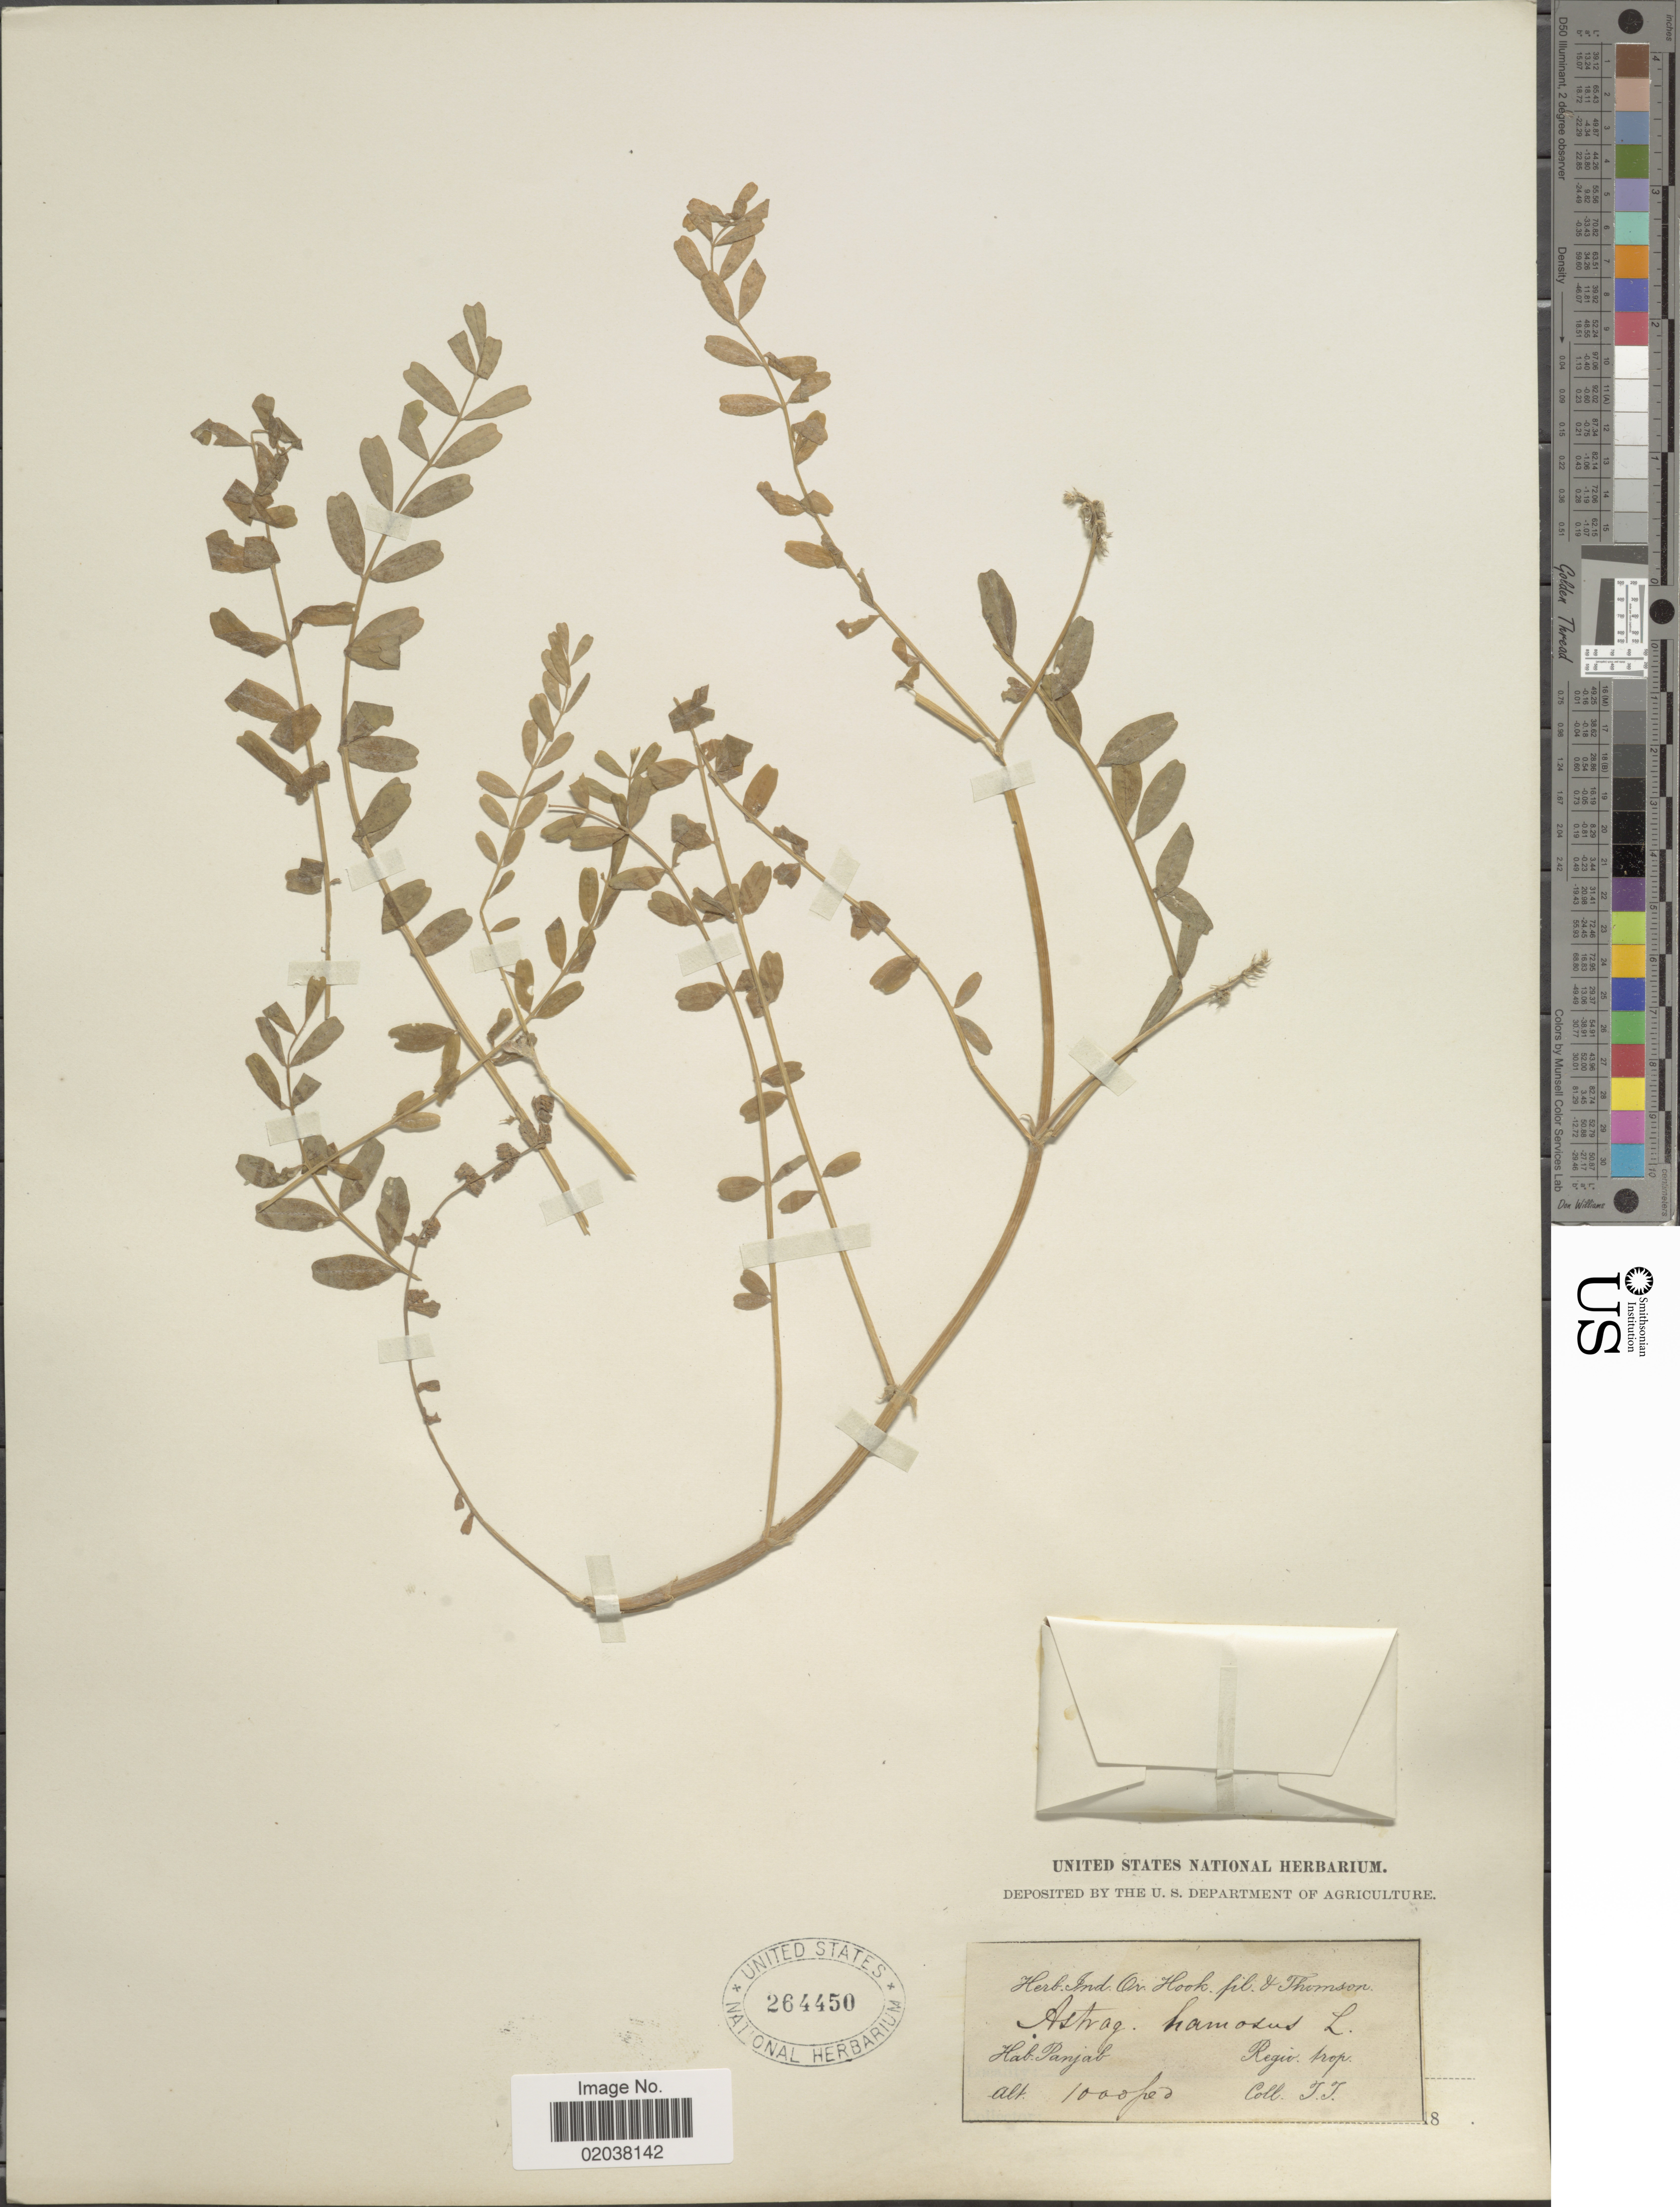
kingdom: Plantae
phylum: Tracheophyta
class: Magnoliopsida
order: Fabales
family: Fabaceae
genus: Astragalus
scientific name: Astragalus hamosus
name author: L.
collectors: T. Thomson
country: India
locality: Panjab, Regio trop.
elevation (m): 3048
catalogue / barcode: US 264450